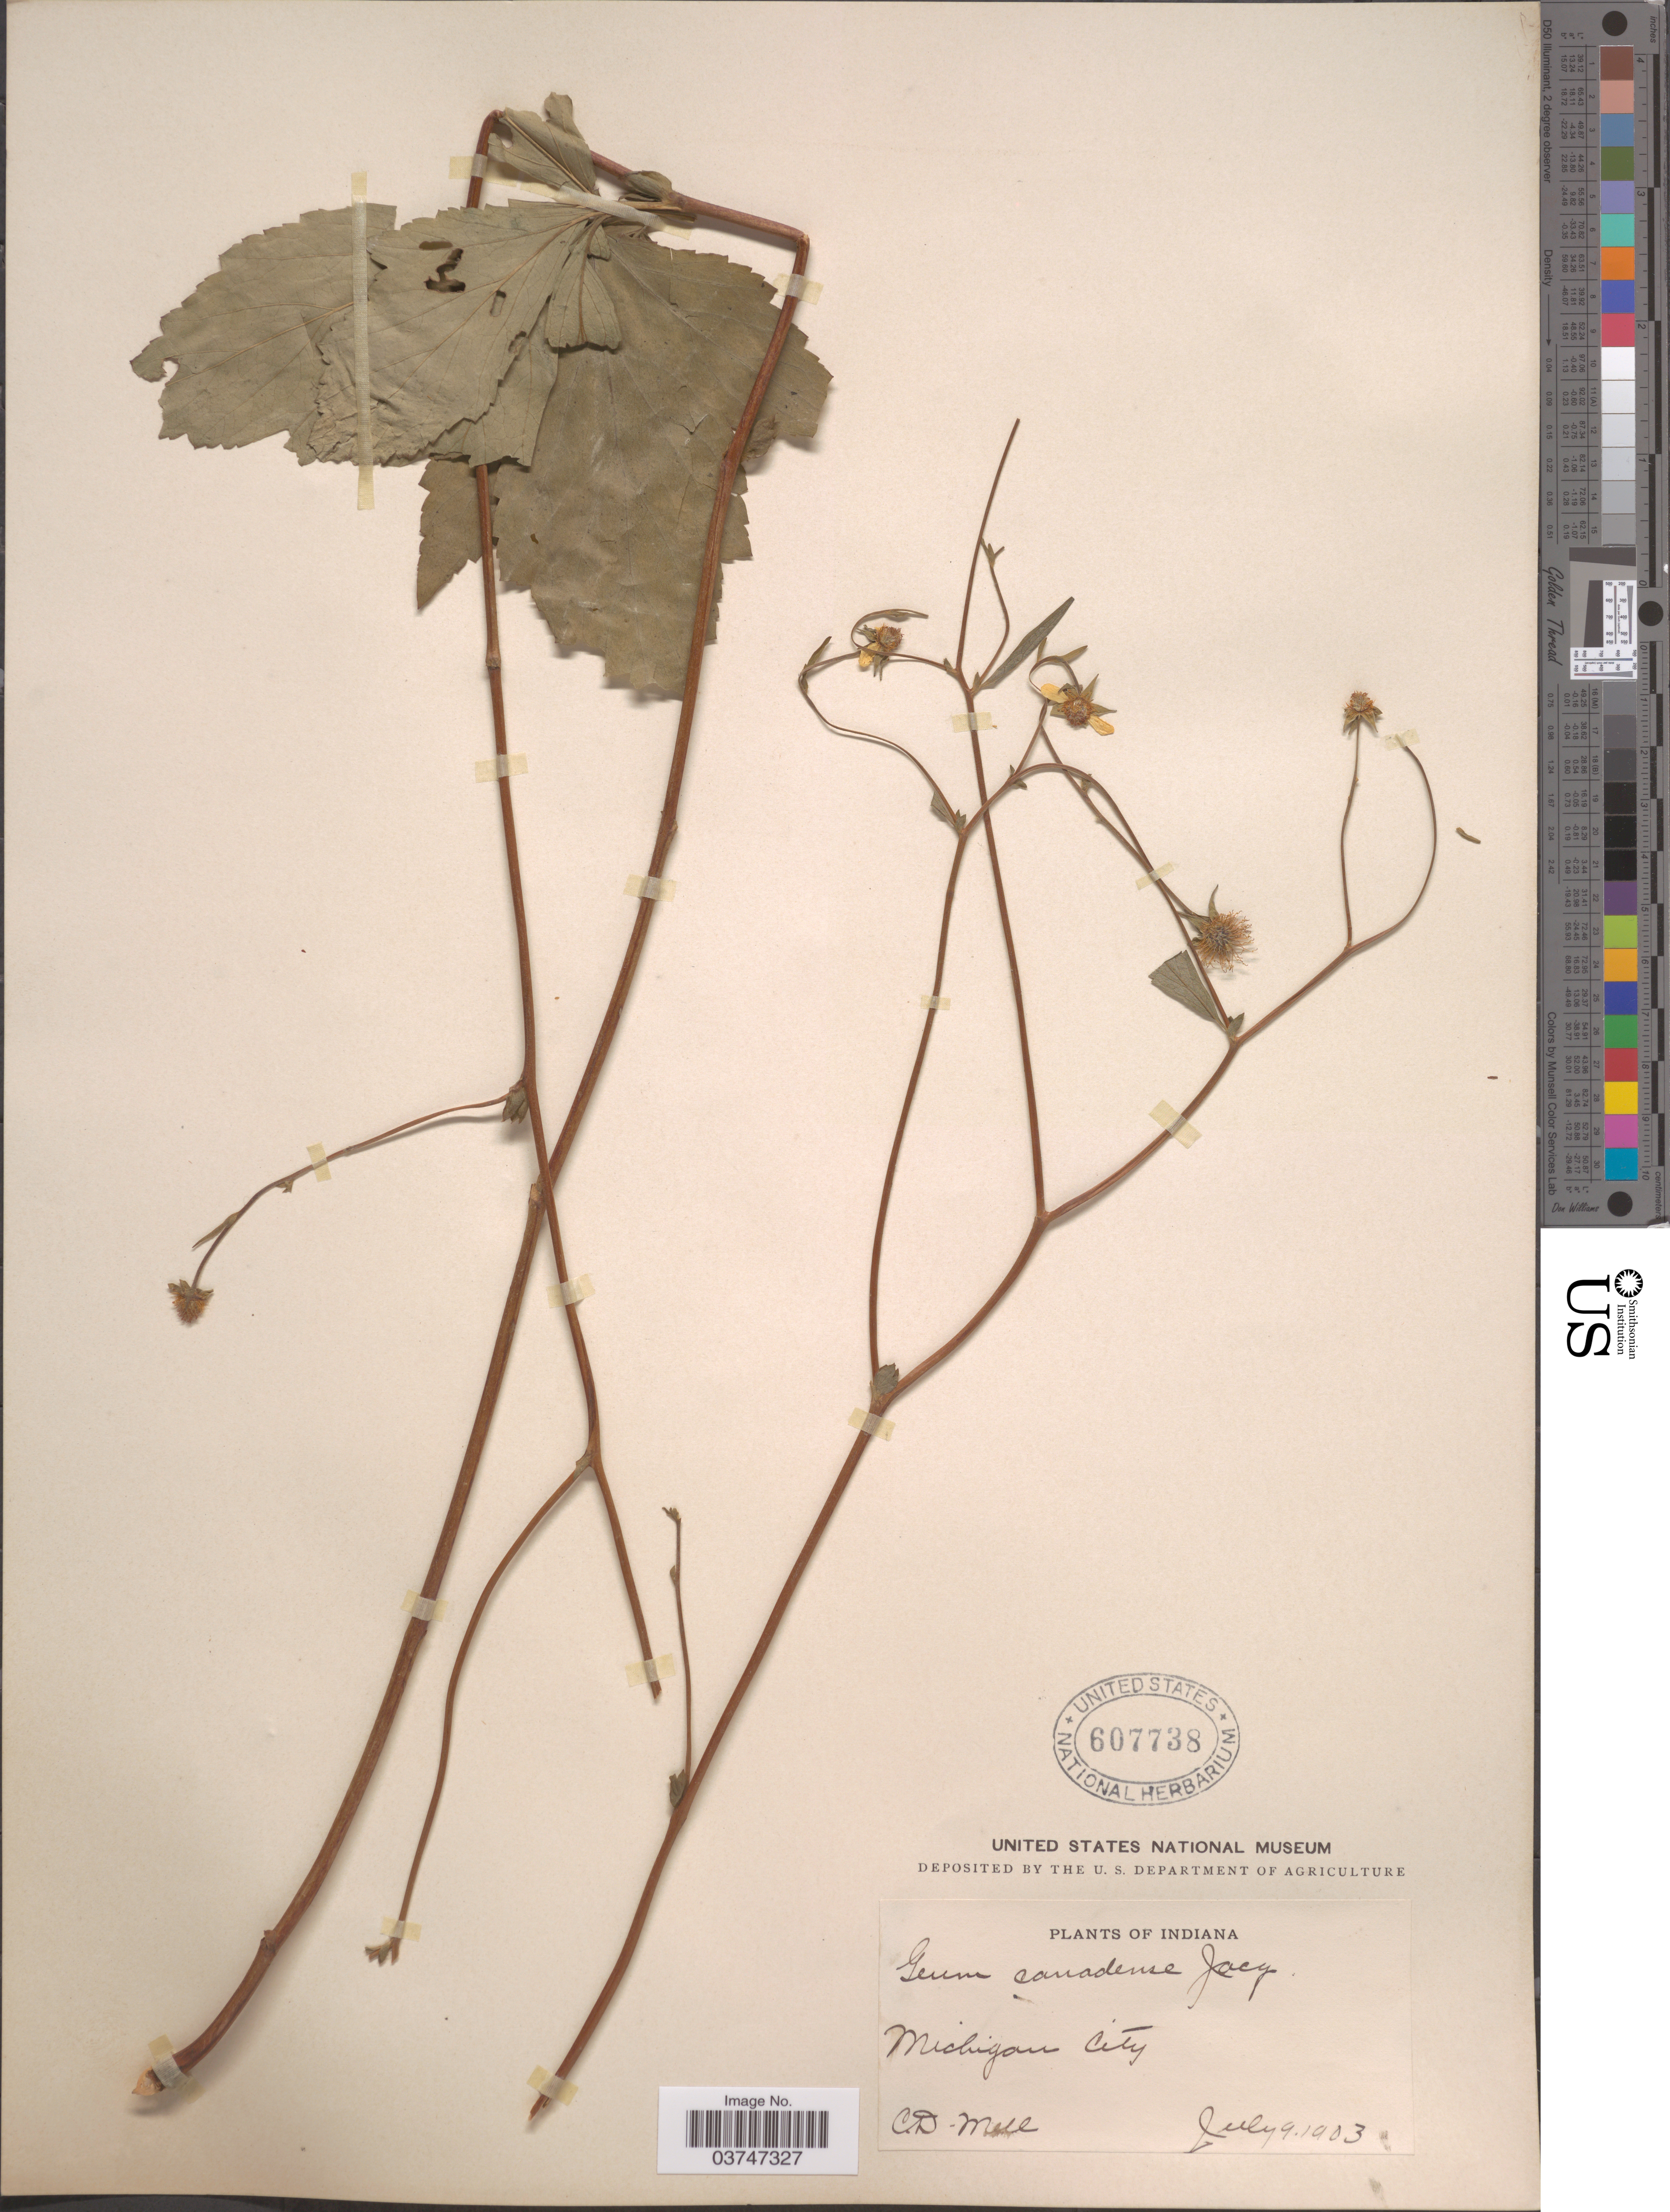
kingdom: Plantae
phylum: Tracheophyta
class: Magnoliopsida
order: Rosales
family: Rosaceae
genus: Geum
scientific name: Geum canadense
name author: Jacq.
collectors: C. D. Mell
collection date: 1903-07-09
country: United States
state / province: Indiana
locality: Michigan City.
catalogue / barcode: US 607738